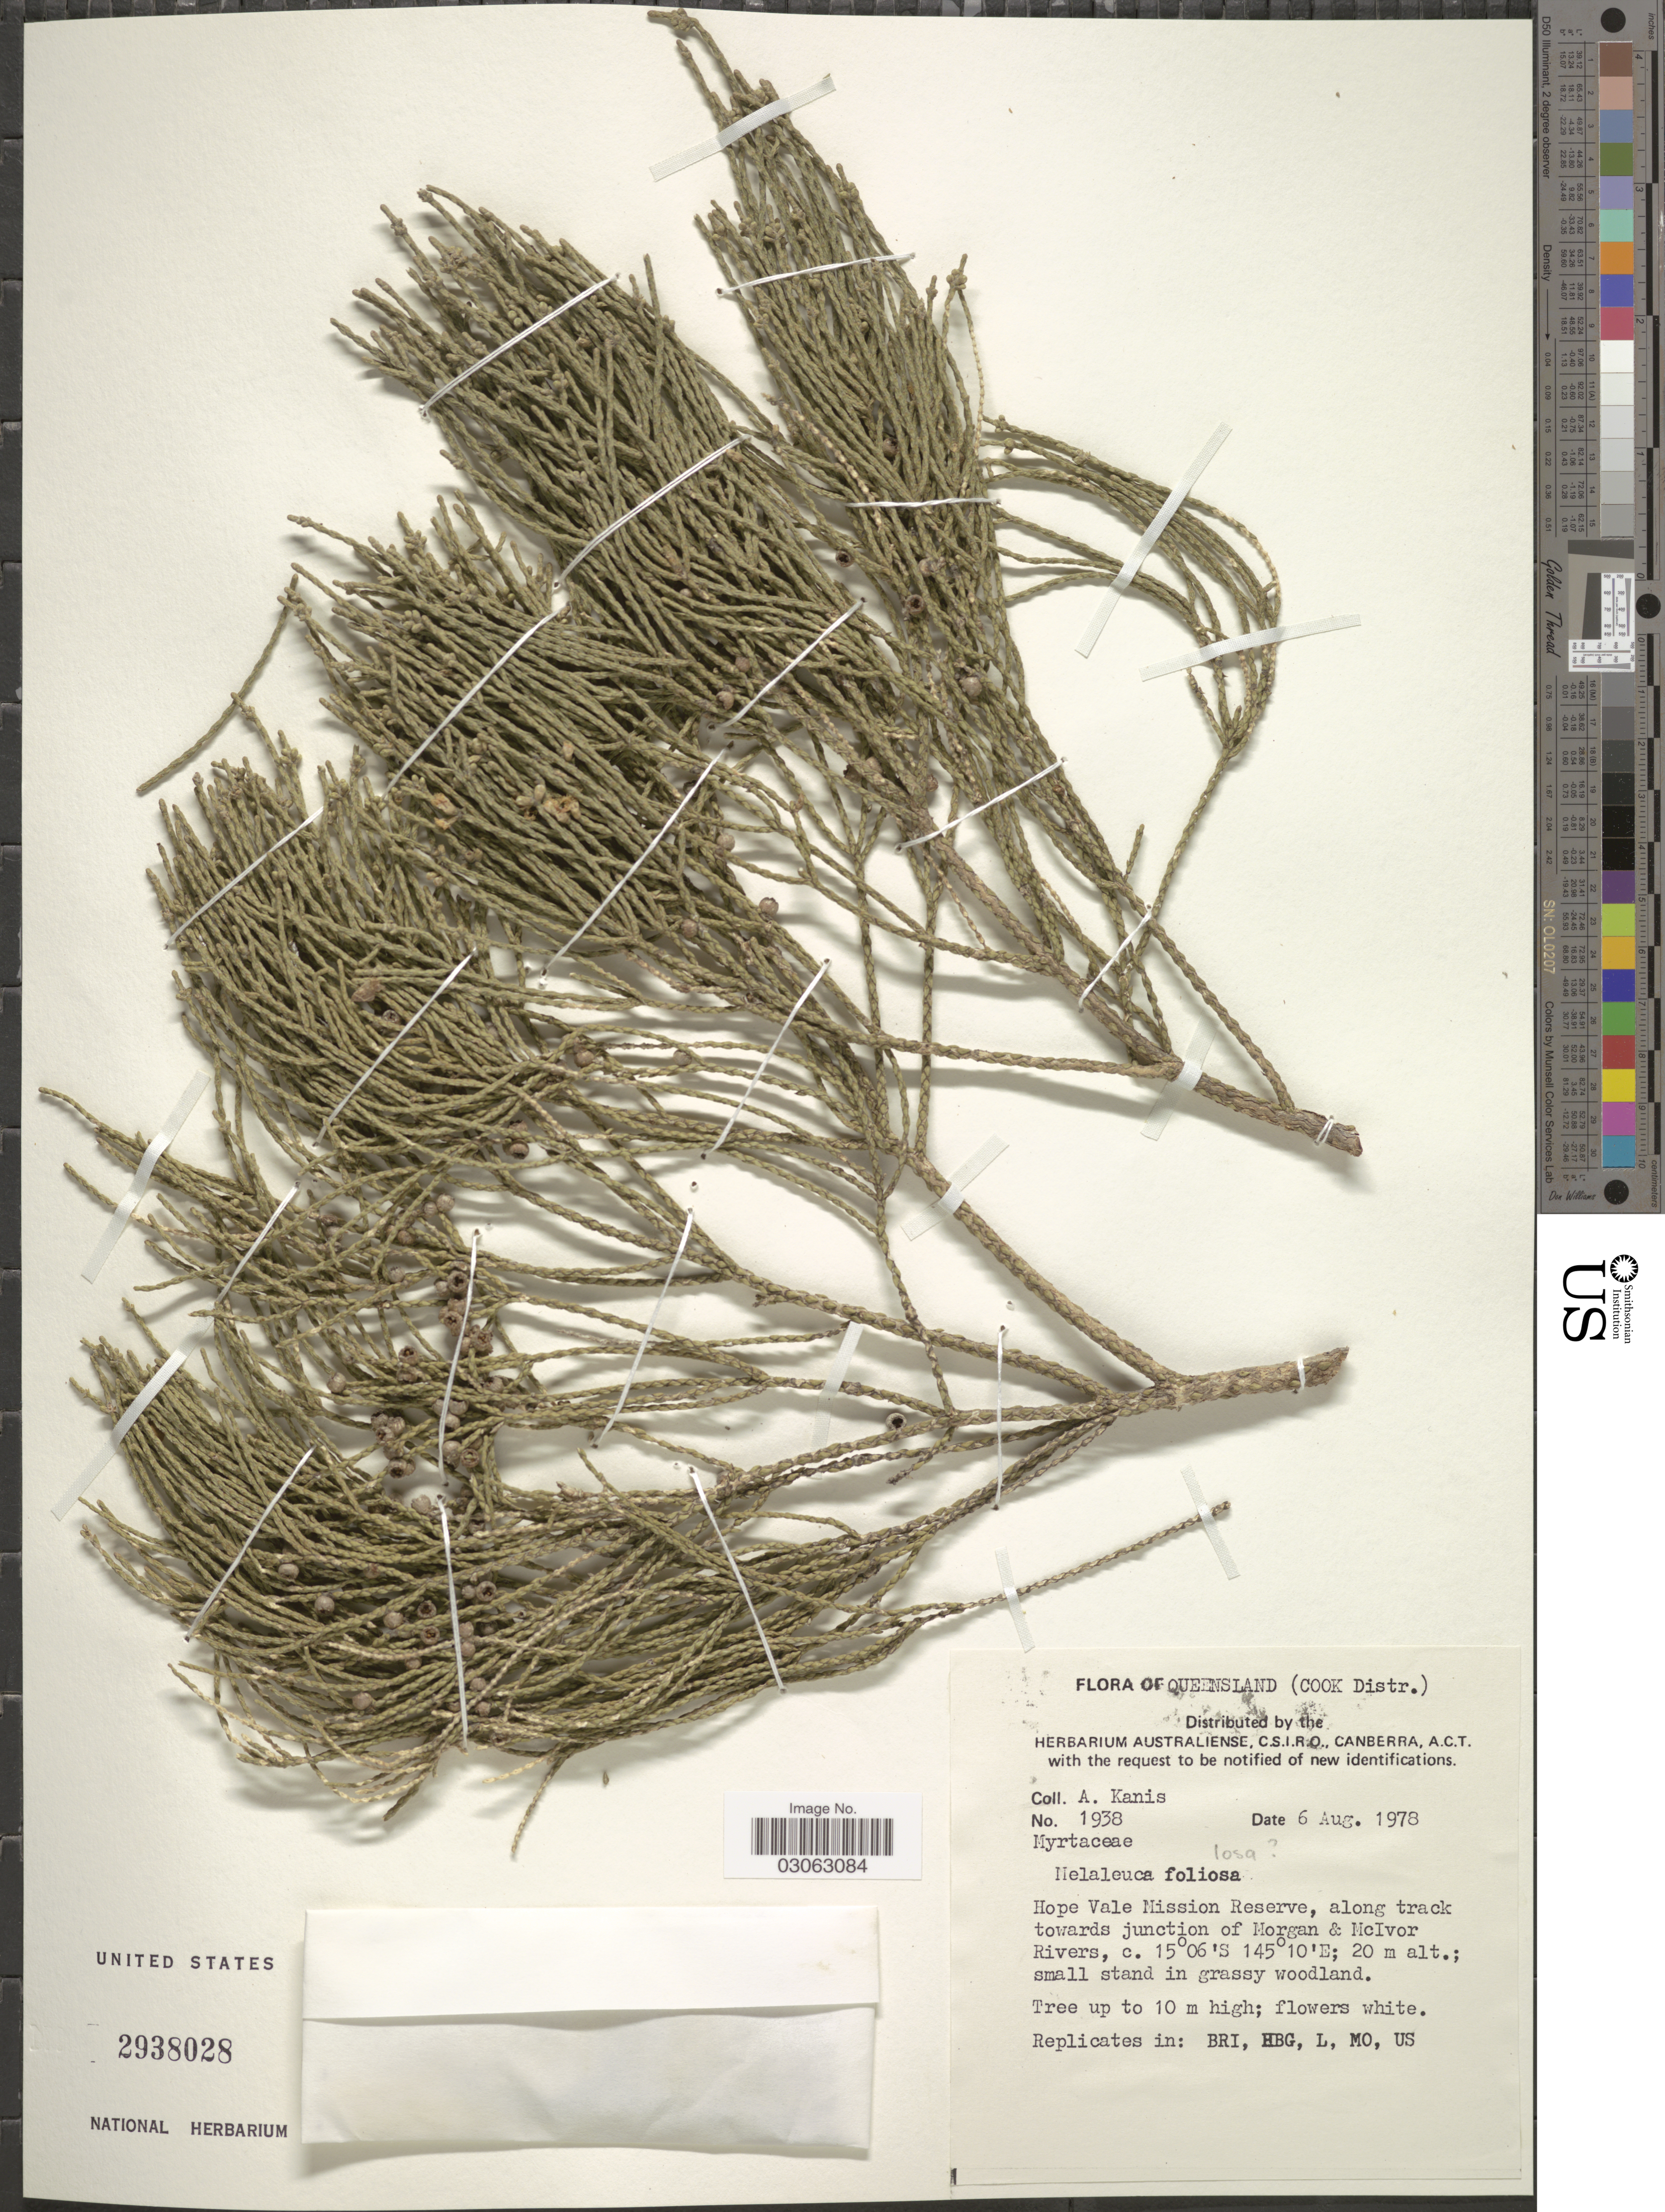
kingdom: Plantae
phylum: Tracheophyta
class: Magnoliopsida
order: Myrtales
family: Myrtaceae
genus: Melaleuca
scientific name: Melaleuca foliolosa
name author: A. Cunn. ex Benth.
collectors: A. Kanis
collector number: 1938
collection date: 1978-08-06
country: Australia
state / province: Queensland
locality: Cook Distr. Hope Vale Mission Reserve, along track towards junction of Morgan & McIvor Rivers.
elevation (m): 20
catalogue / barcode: US 2938028